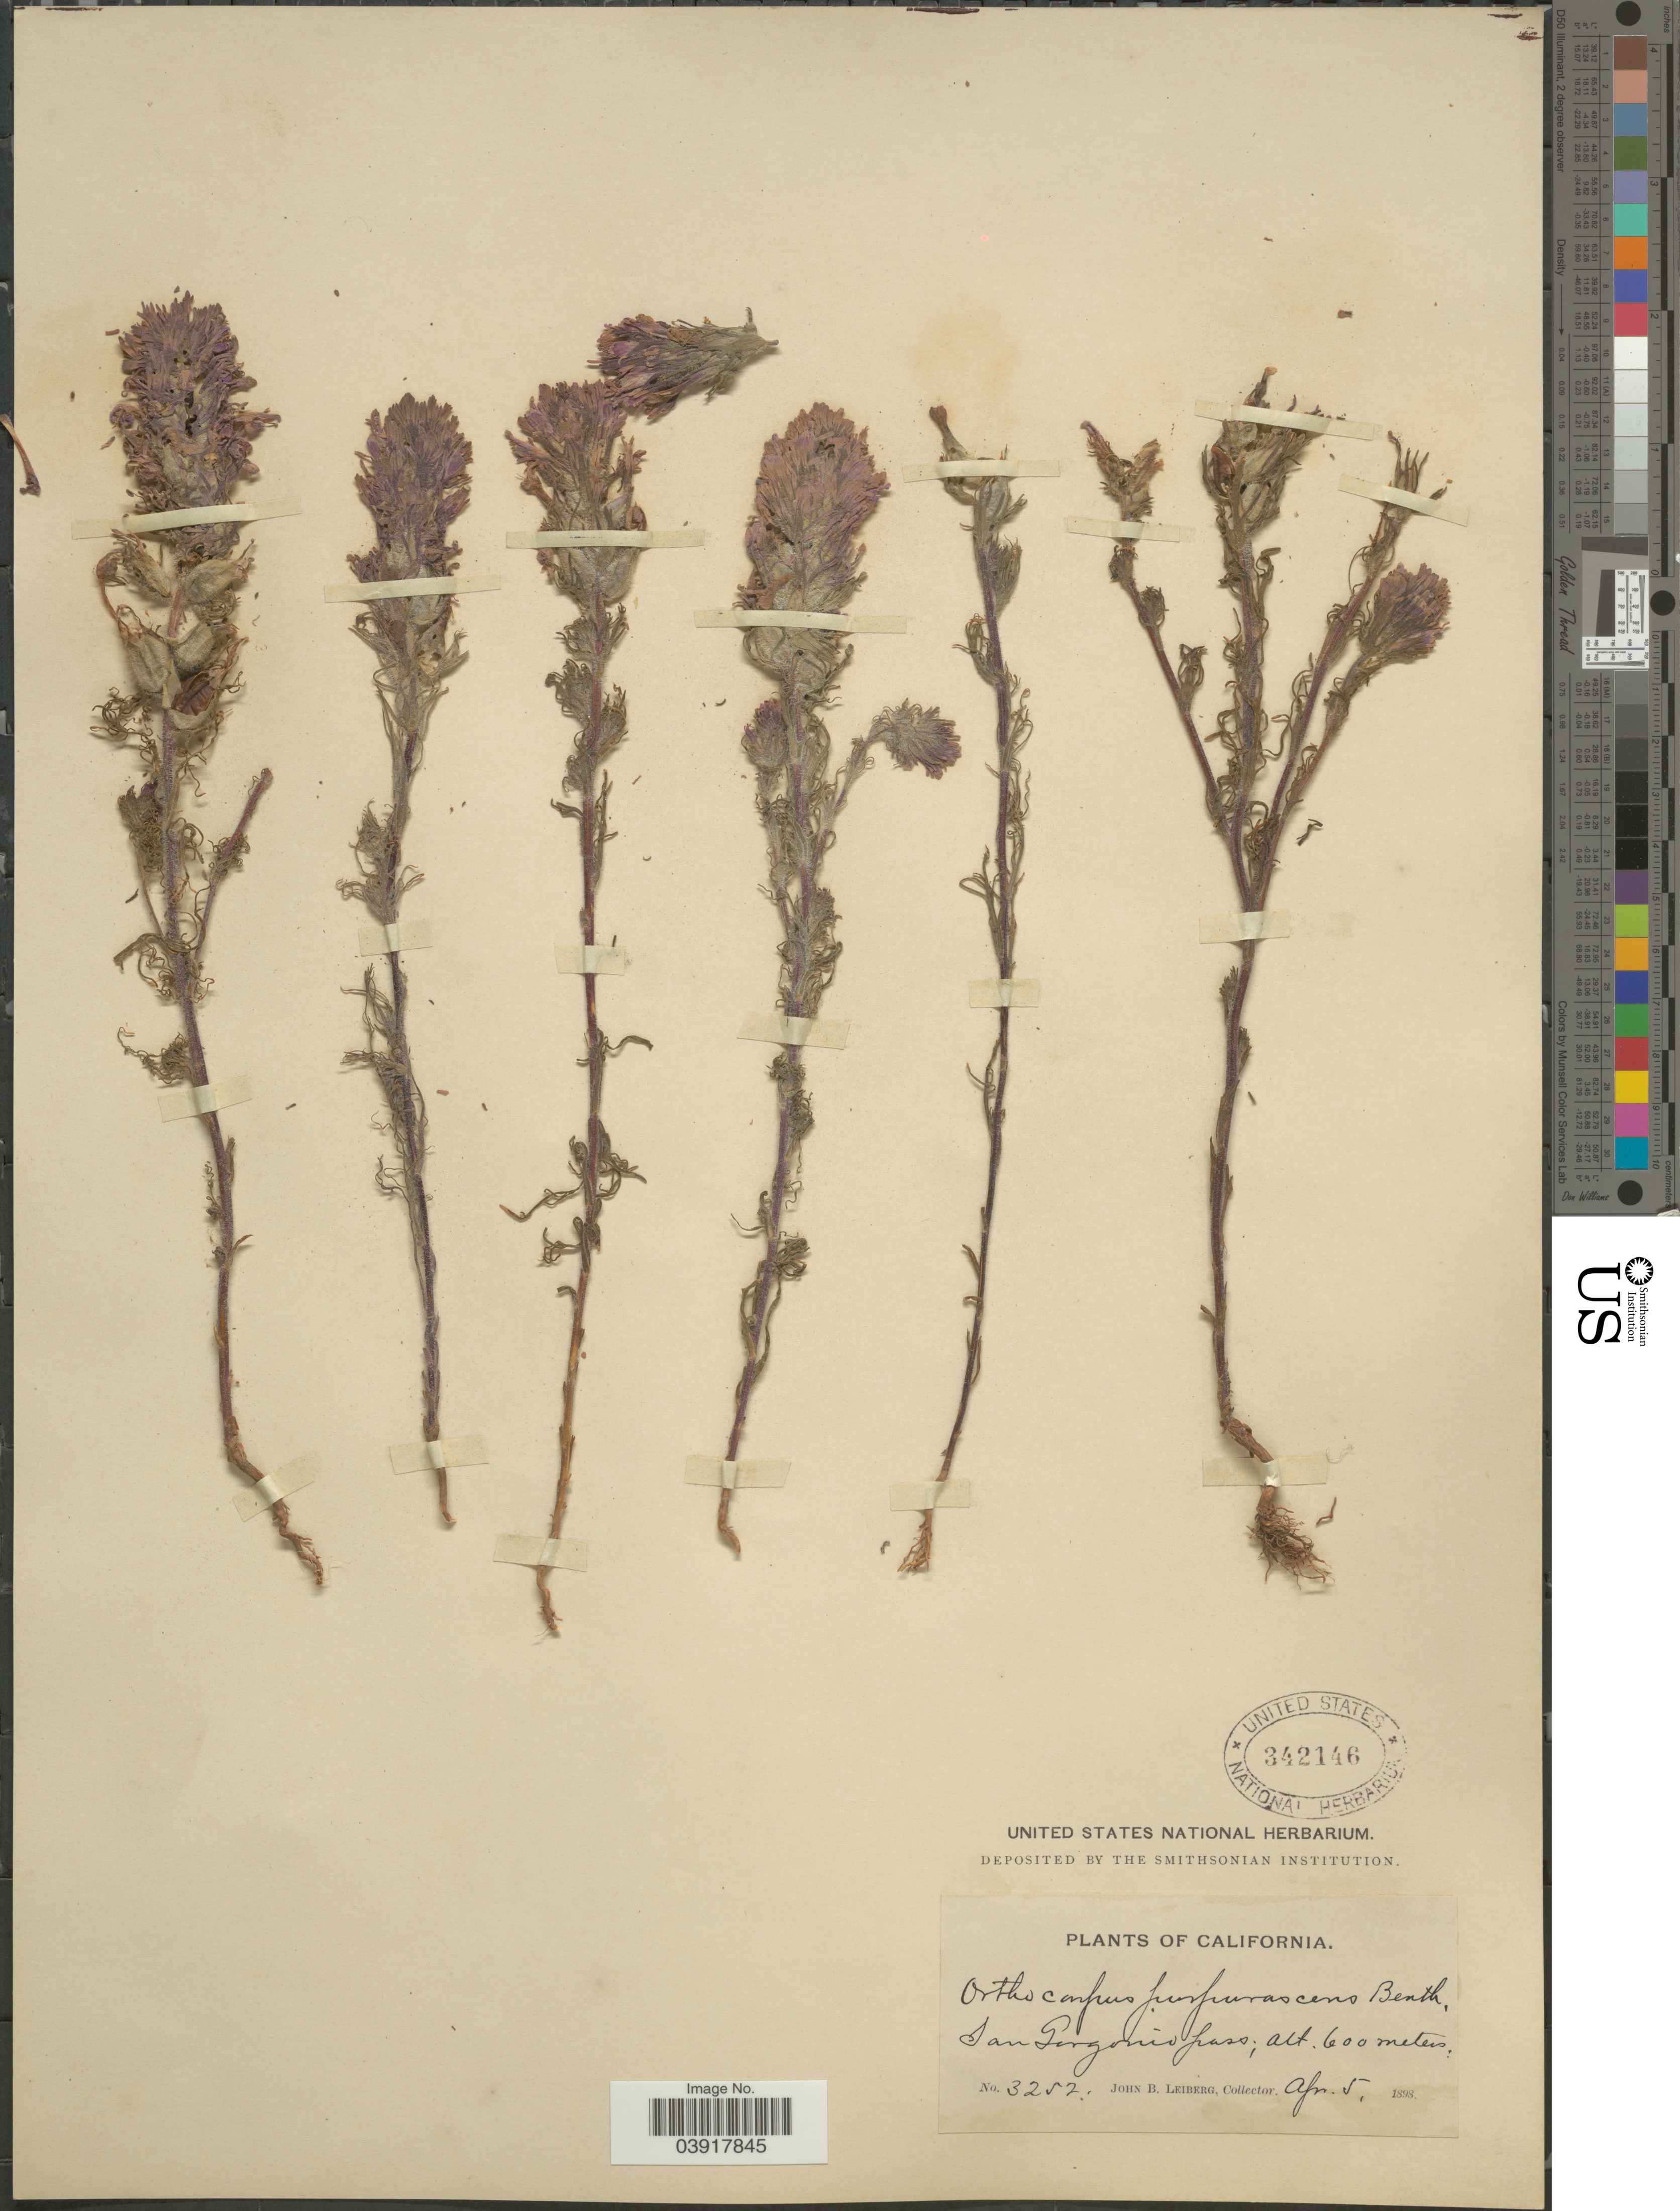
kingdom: Plantae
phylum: Tracheophyta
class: Magnoliopsida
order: Lamiales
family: Orobanchaceae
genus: Orthocarpus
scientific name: Orthocarpus purpurascens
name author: Benth.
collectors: J. B. Leiberg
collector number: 3257*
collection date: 1898-04-05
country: United States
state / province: California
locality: San Gorgonio Pass.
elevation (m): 600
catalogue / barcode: US 342146